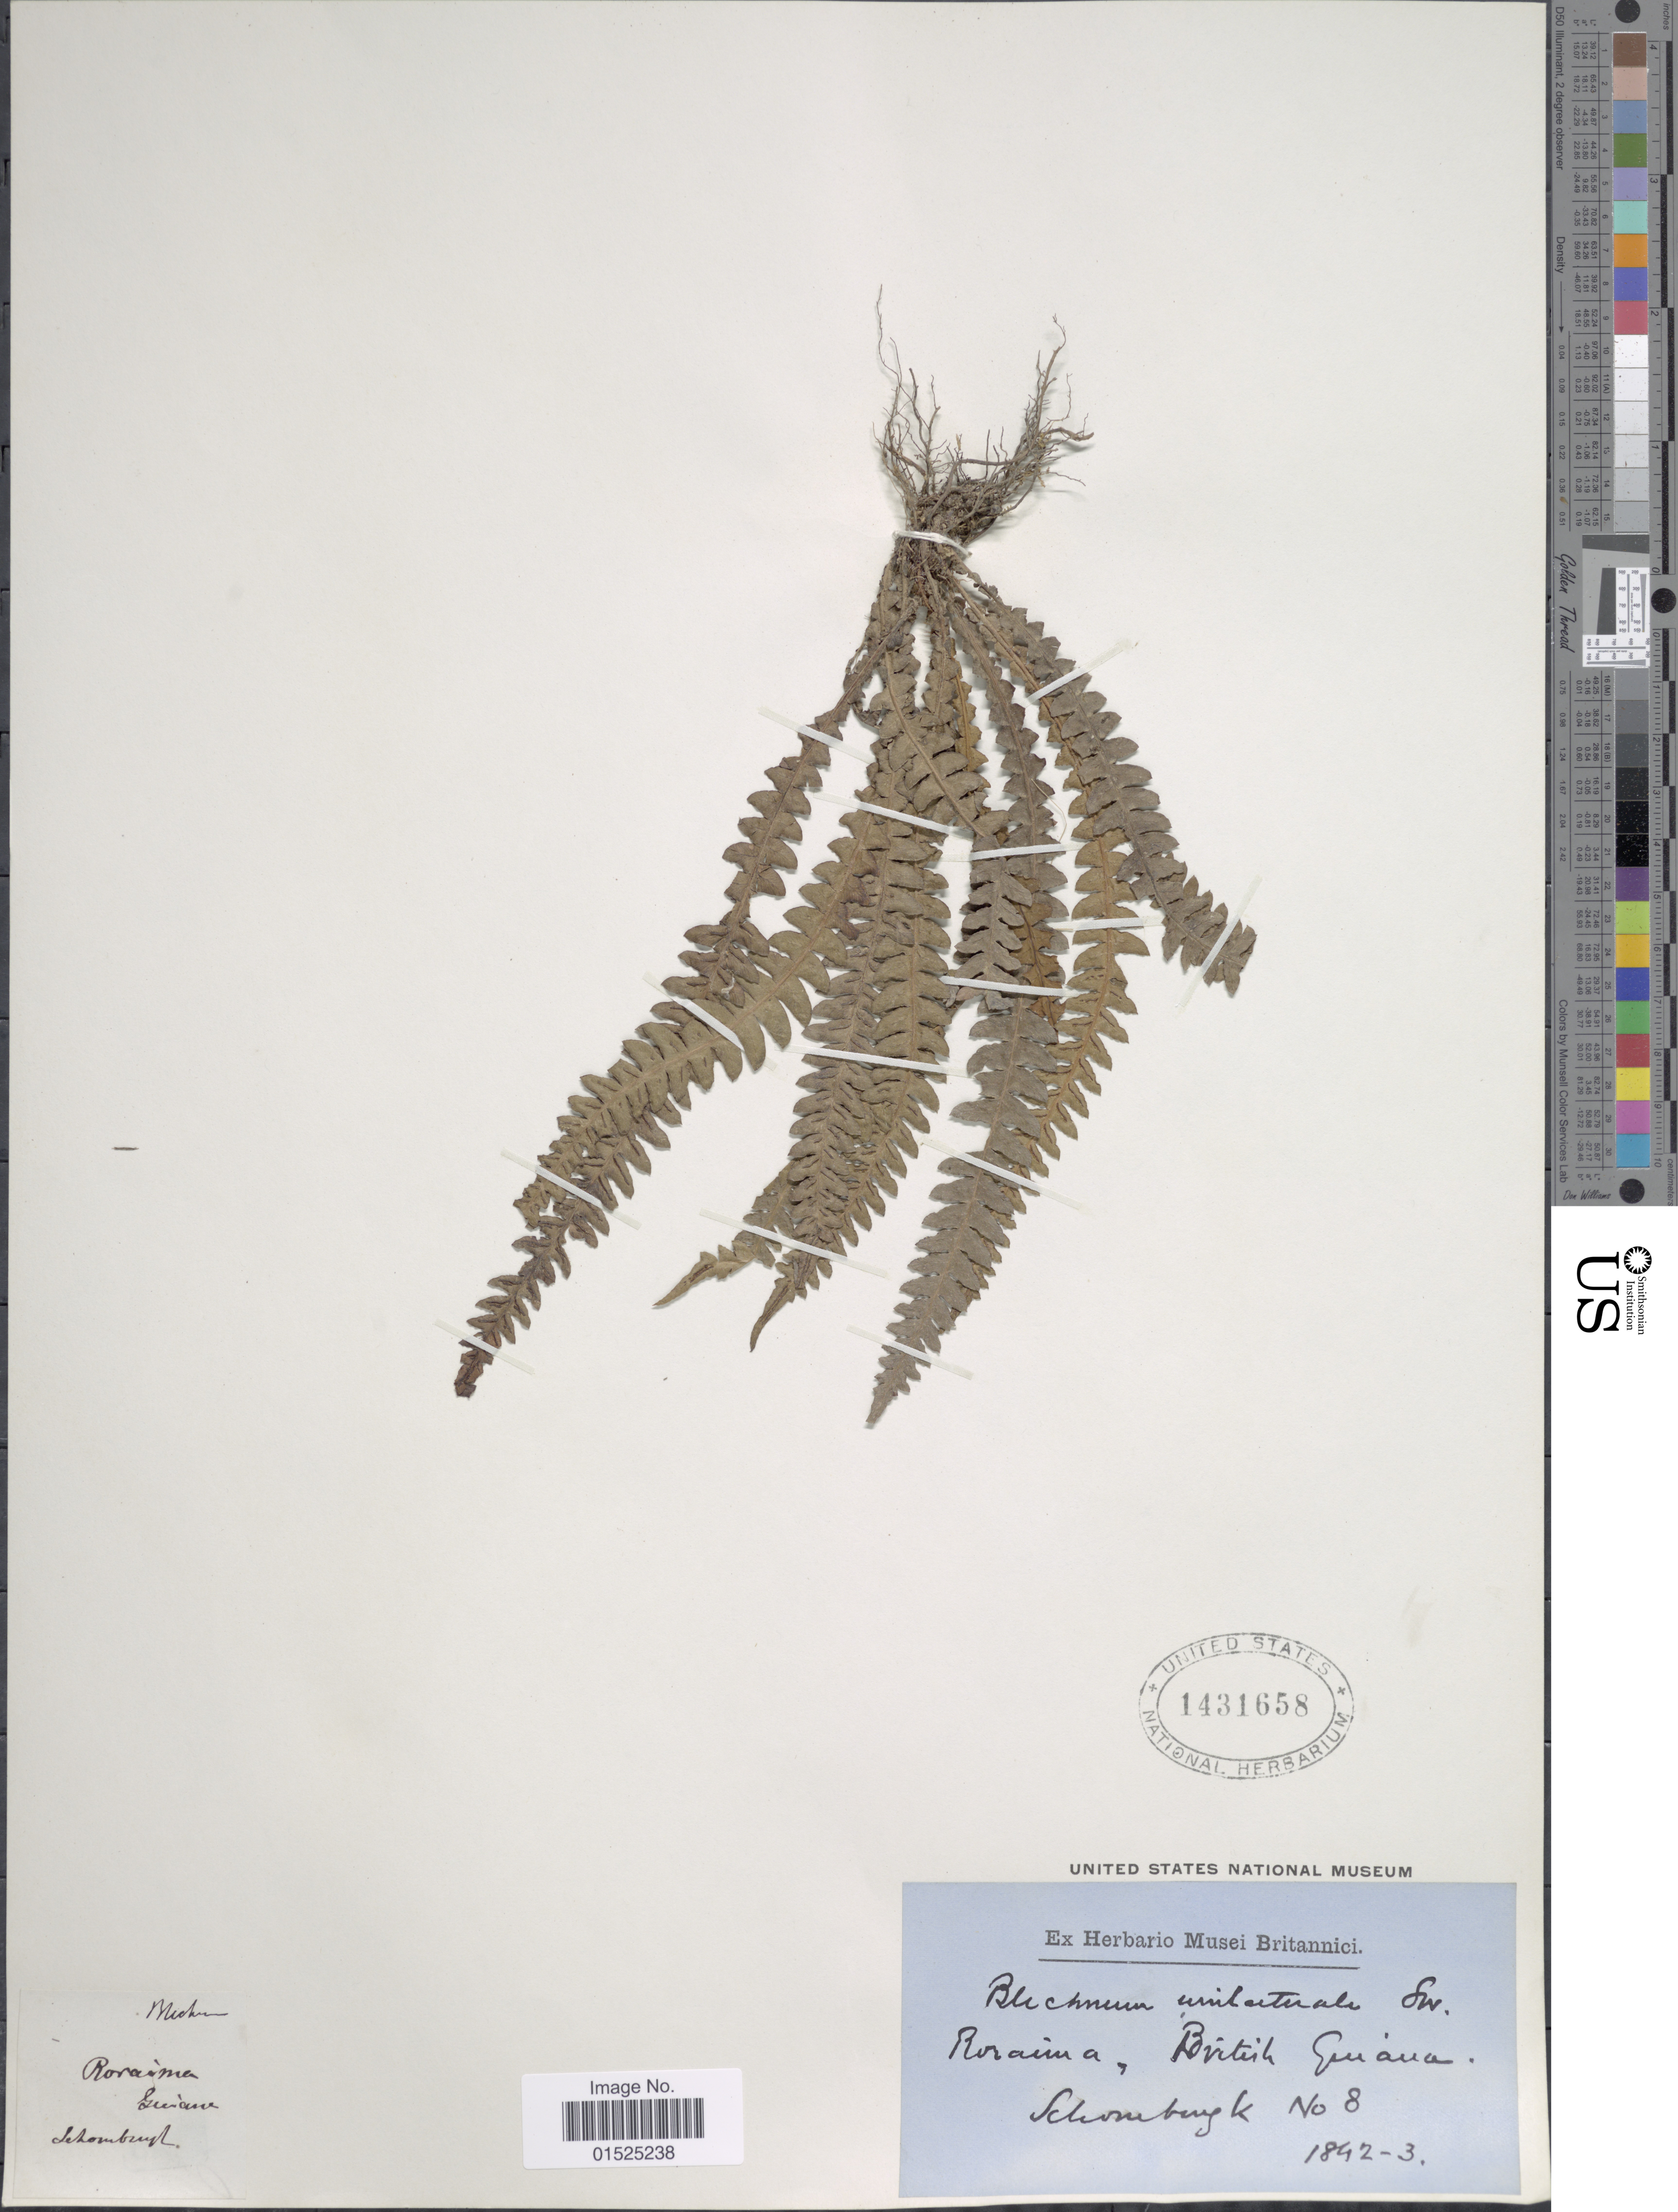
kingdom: Plantae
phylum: Tracheophyta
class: Polypodiopsida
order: Polypodiales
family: Blechnaceae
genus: Blechnum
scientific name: Blechnum asplenioides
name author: Sw.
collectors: -- Schomburgk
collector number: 8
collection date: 1892/1893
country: Guyana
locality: Roraima, British Guiana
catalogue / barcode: US 1431658